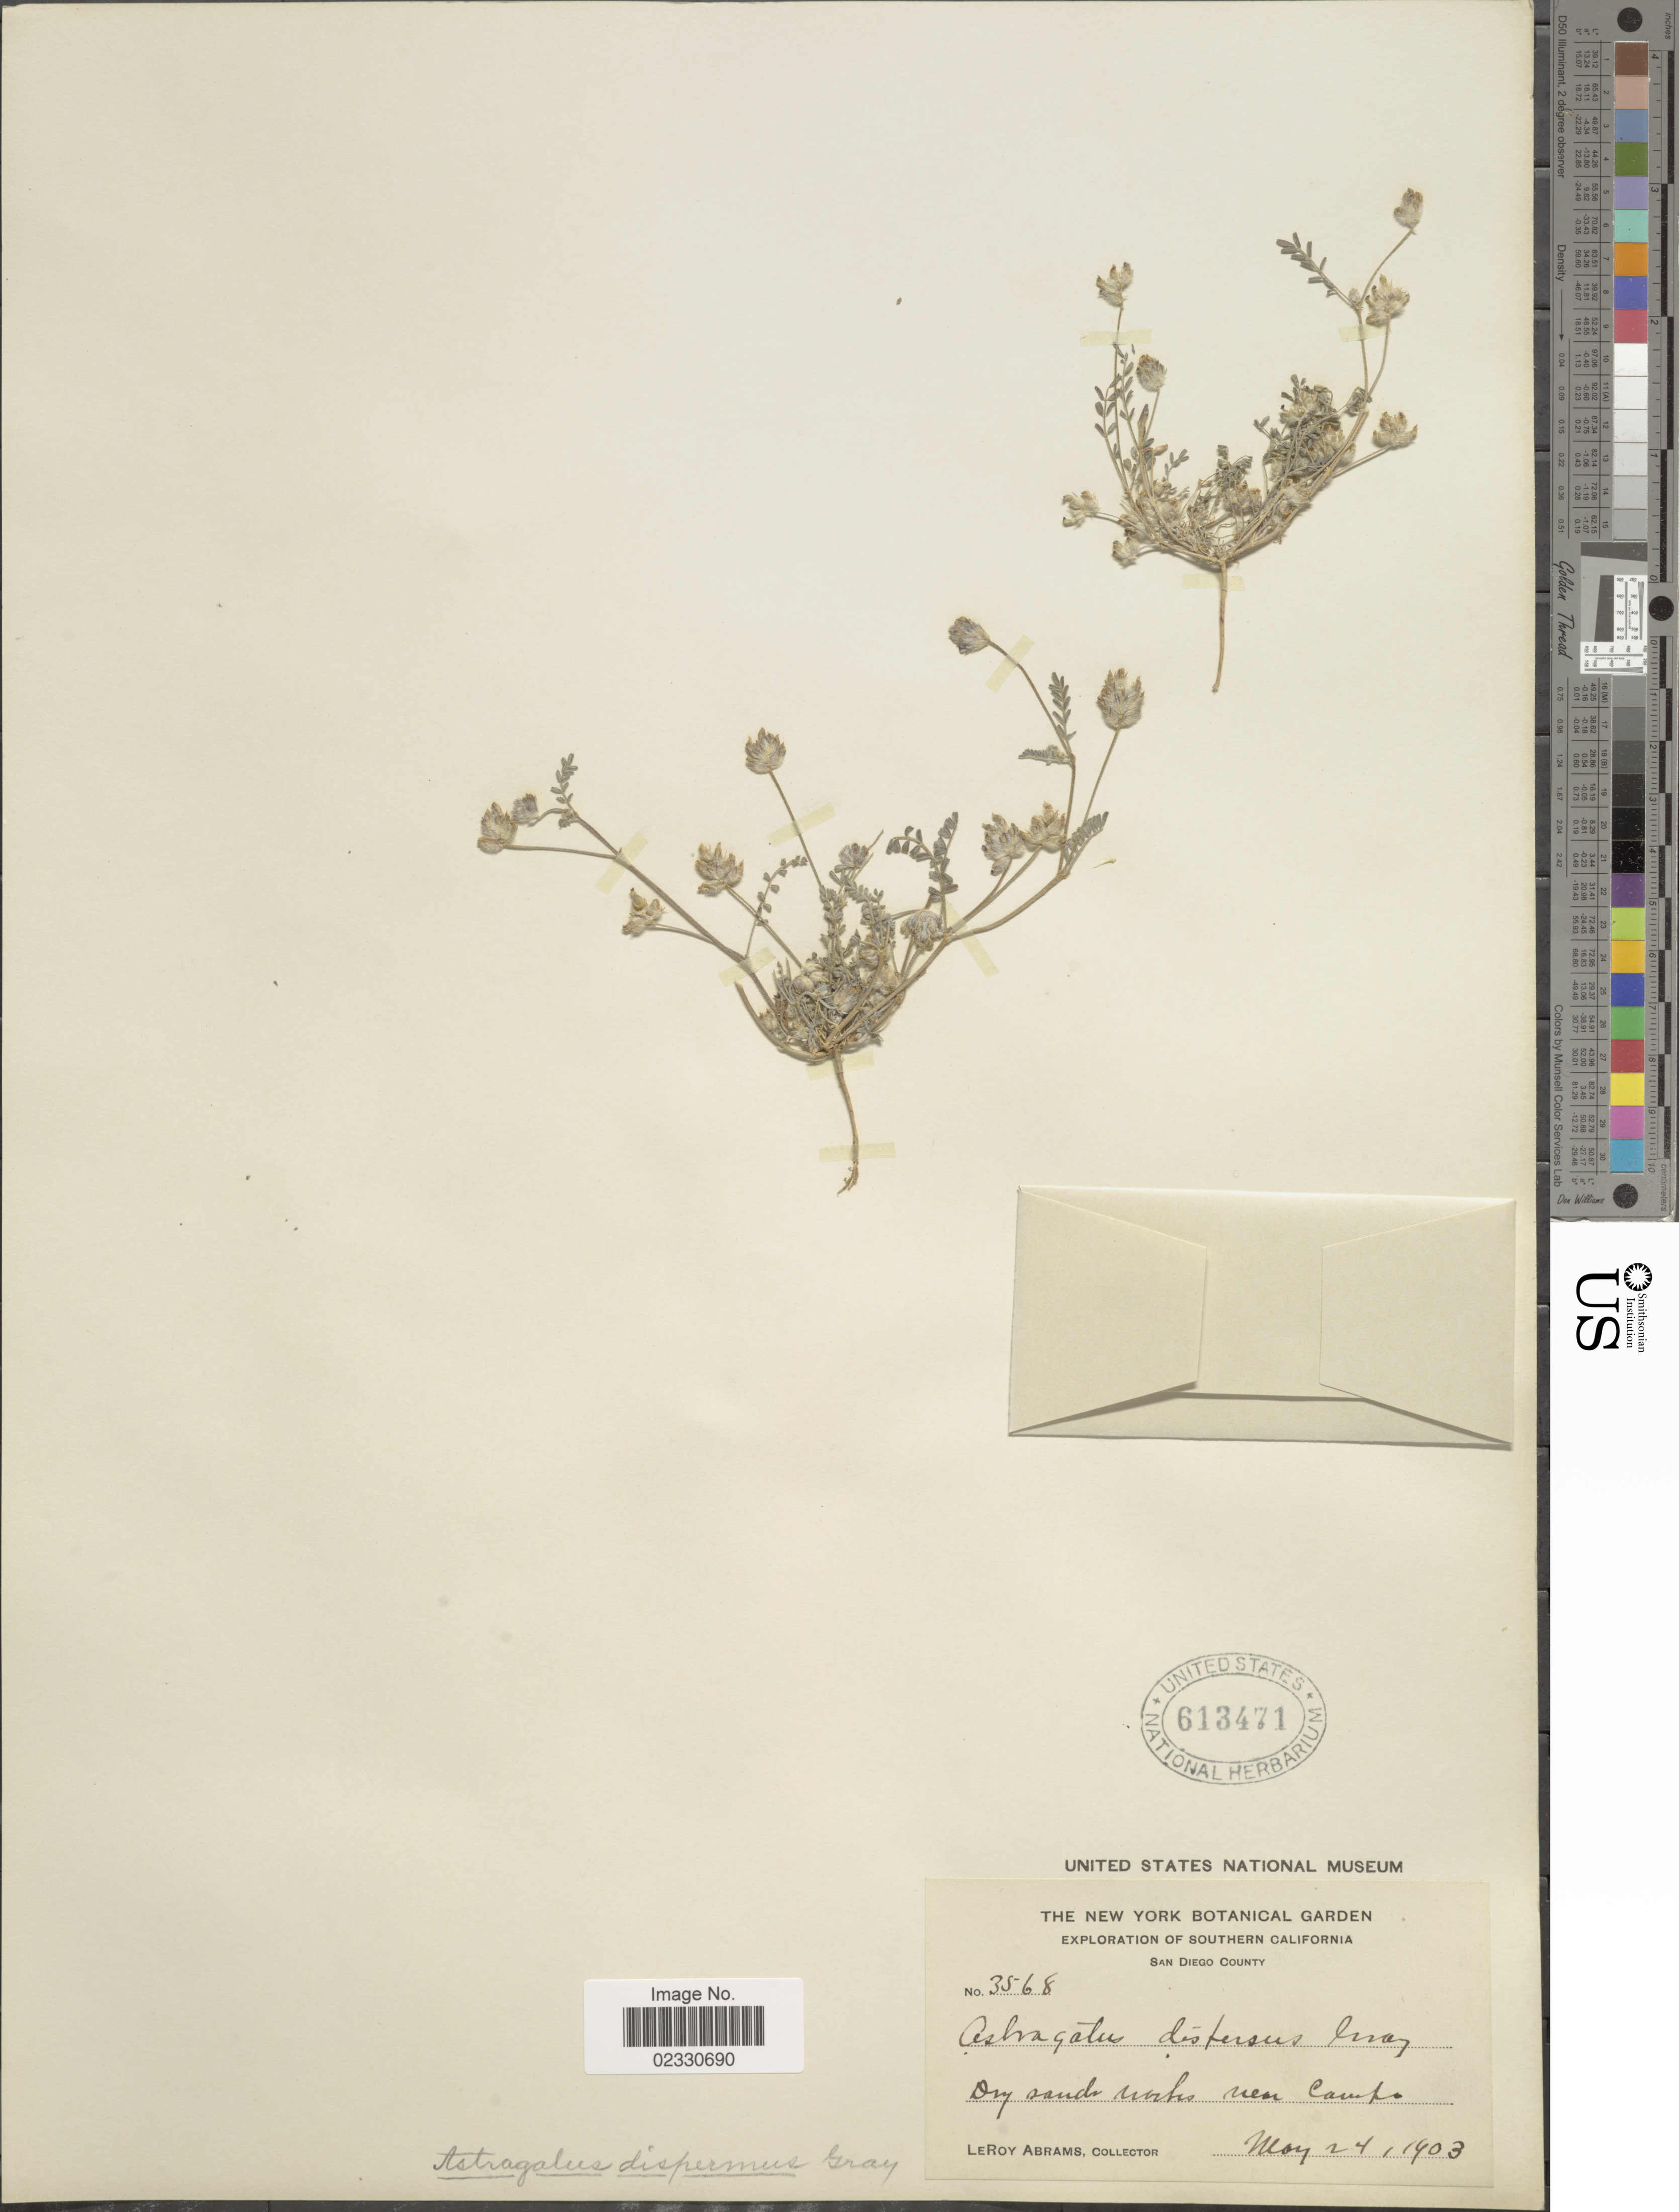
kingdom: Plantae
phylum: Tracheophyta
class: Magnoliopsida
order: Fabales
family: Fabaceae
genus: Astragalus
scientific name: Astragalus dispermus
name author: A. Gray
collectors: L. Abrams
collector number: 3568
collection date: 1903-05-24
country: United States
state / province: California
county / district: San Diego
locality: Southern California, San Diego County, dry sand rocks near Campo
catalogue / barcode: US 613471